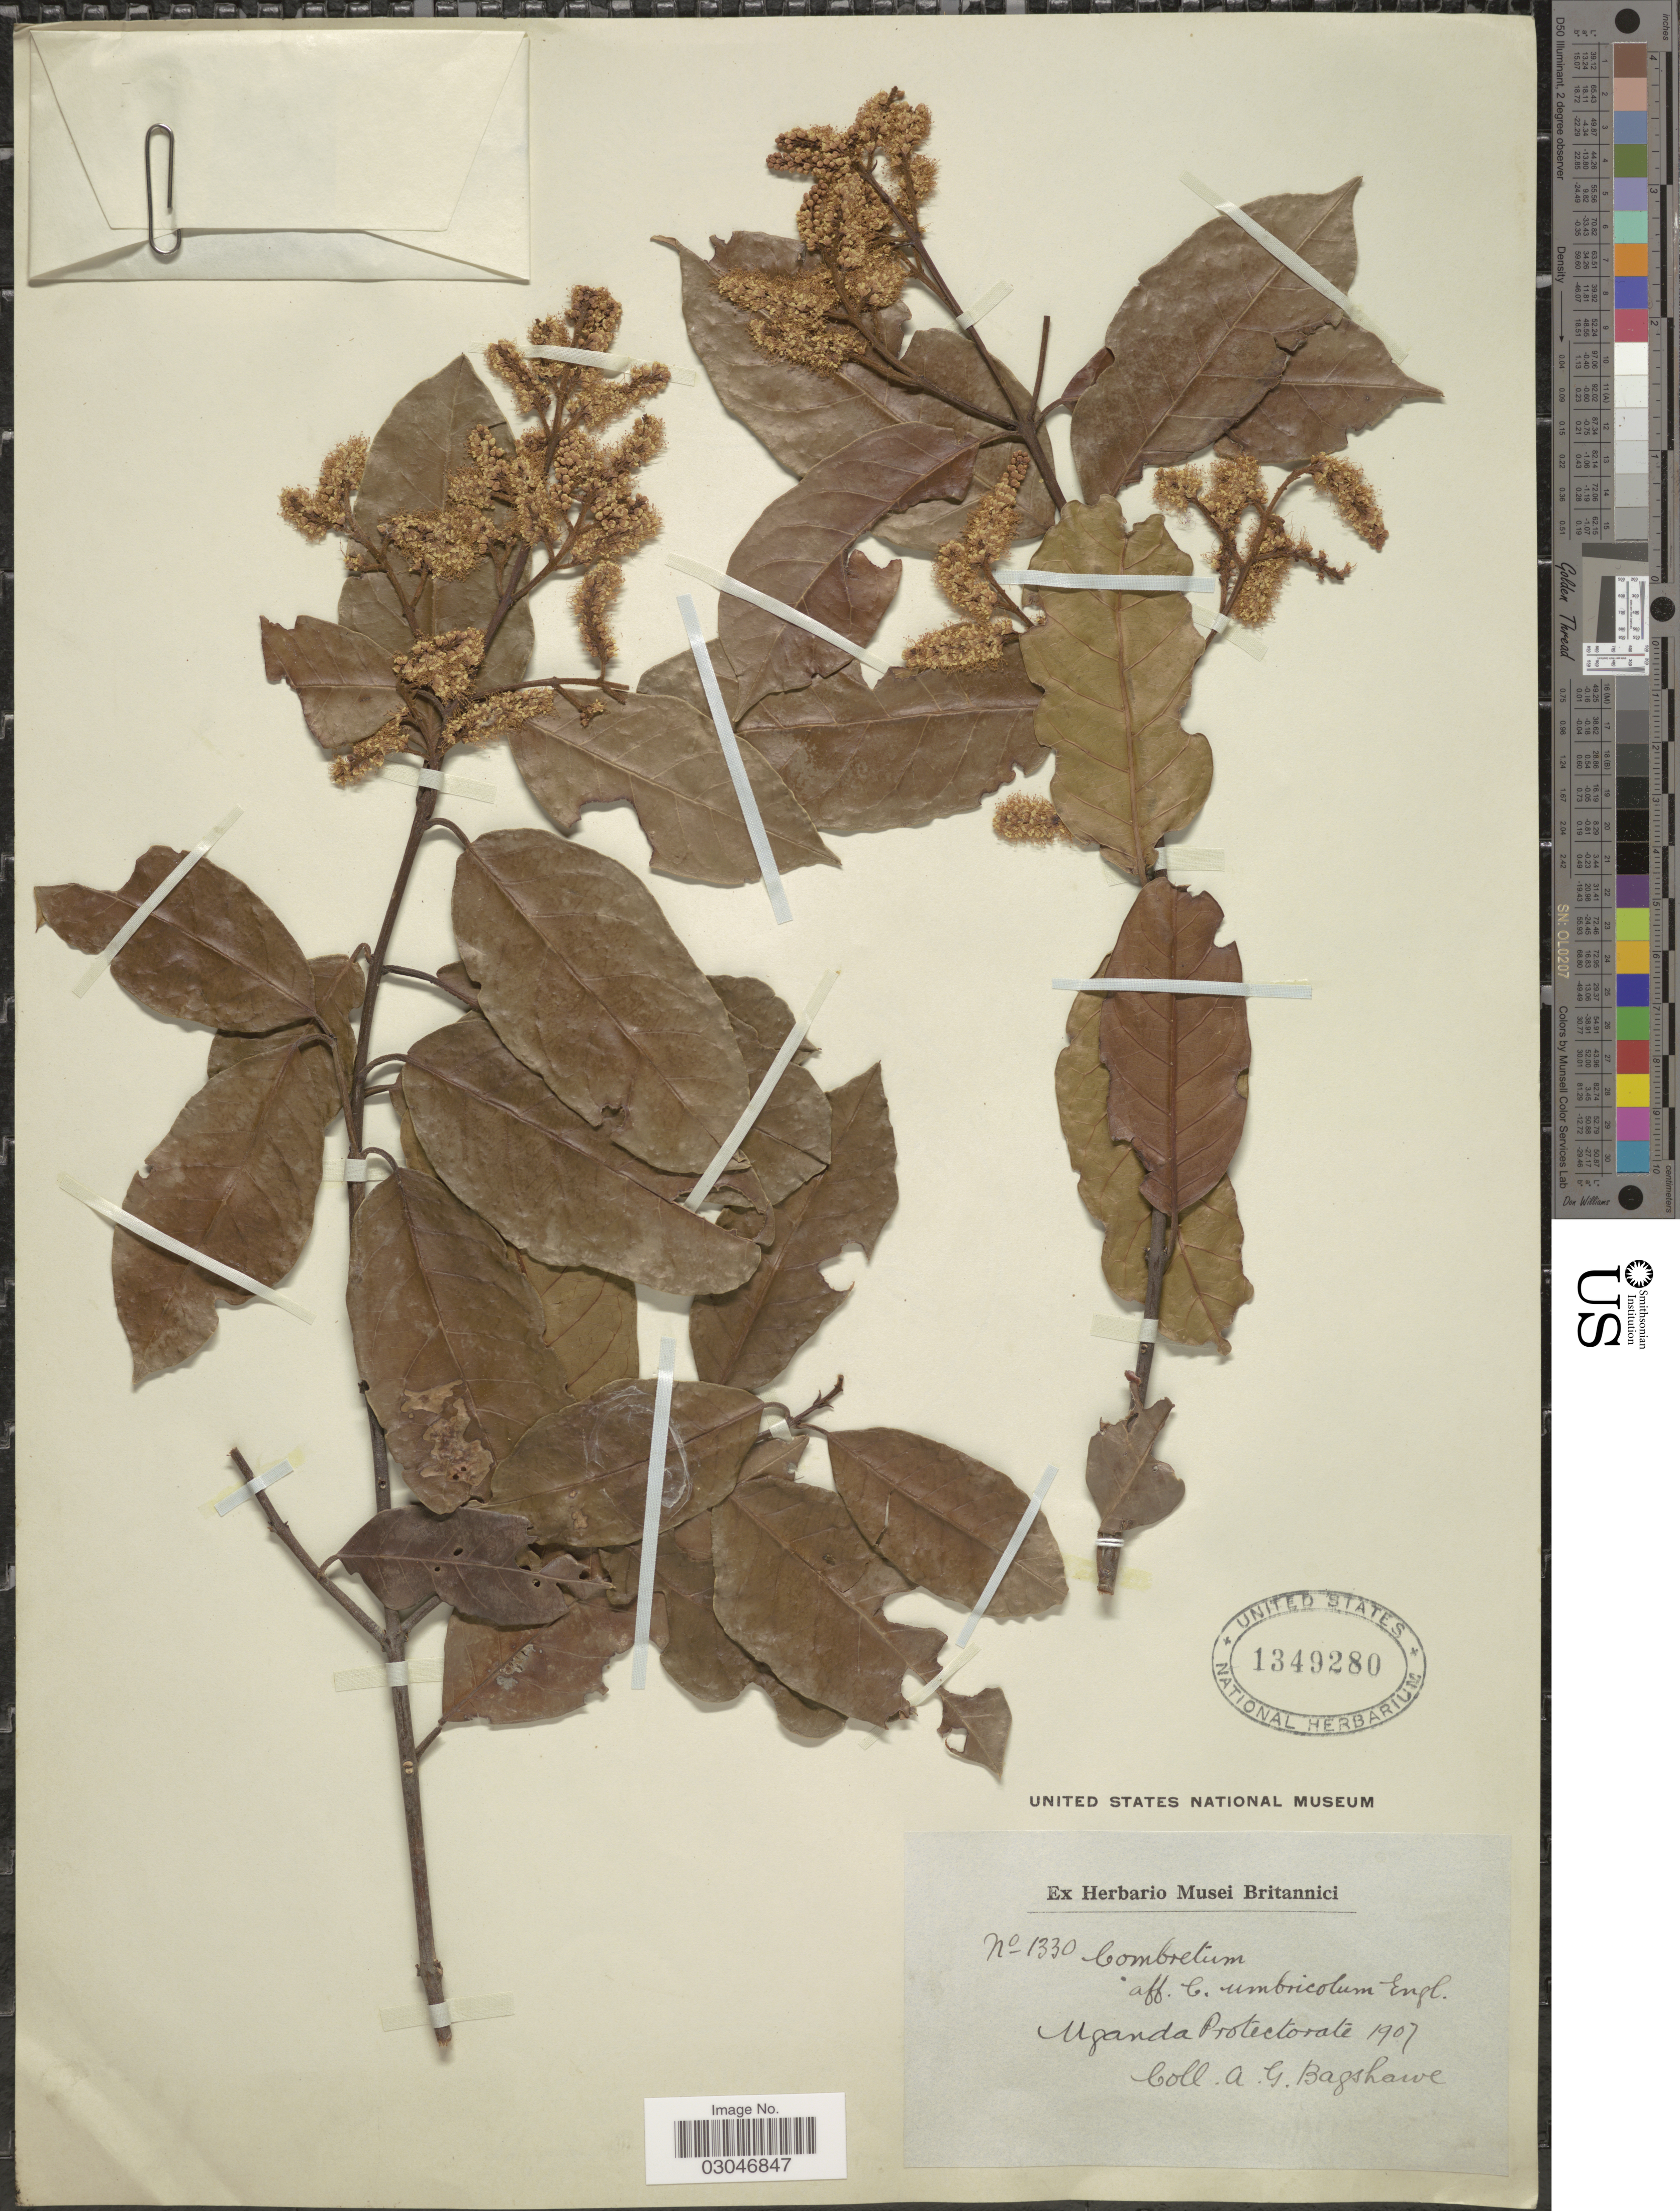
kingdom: Plantae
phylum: Tracheophyta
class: Magnoliopsida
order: Myrtales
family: Combretaceae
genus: Combretum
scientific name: Combretum umbricolum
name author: Engl.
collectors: A. Bagshawe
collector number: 1330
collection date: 1907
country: Uganda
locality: Uganda Protectorate.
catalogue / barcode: US 1349280